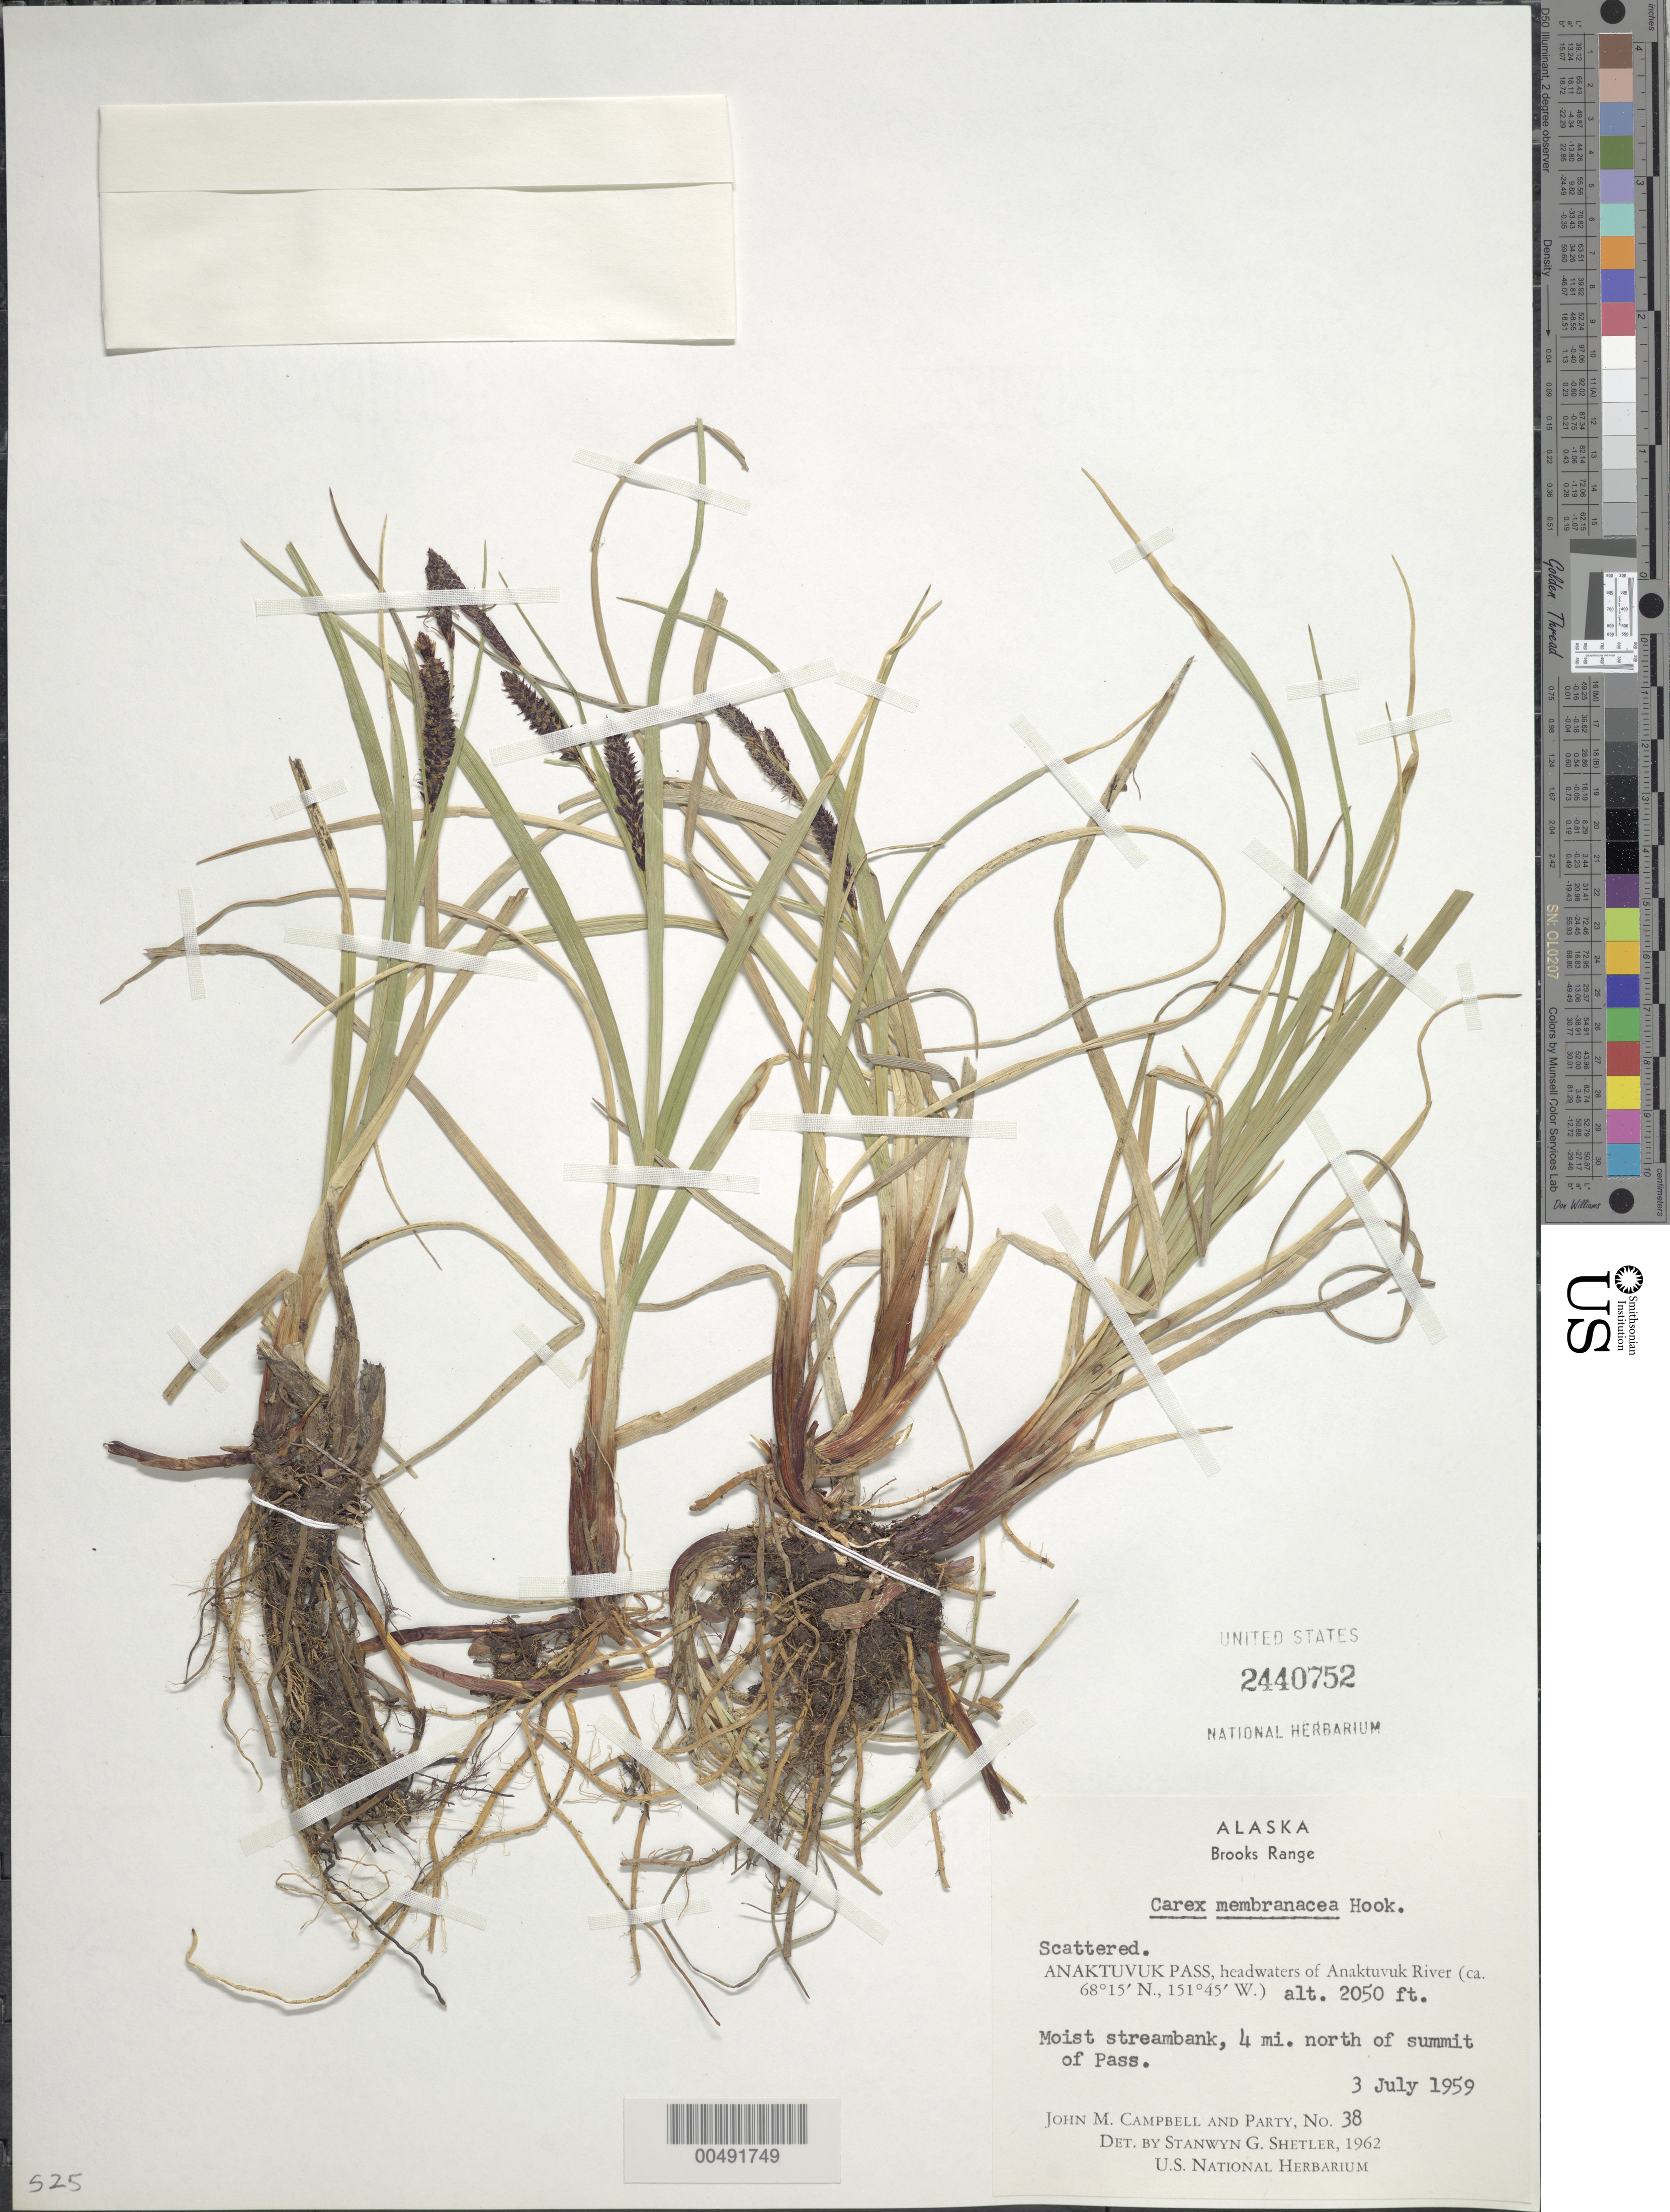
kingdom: Plantae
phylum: Tracheophyta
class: Liliopsida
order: Poales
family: Cyperaceae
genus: Carex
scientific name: Carex membranacea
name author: Hook.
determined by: Shetler, Stanwyn G., (US), NMNH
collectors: J. M. Campbell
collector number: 38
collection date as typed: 03 Jul 1959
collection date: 1959-07-03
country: United States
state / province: Alaska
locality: Brooks Range, 4 mi. N of summit of Anaktuvuk Pass, headwaters of the Anaktuvuk River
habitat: moist streambank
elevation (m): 625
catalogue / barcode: US 2440752